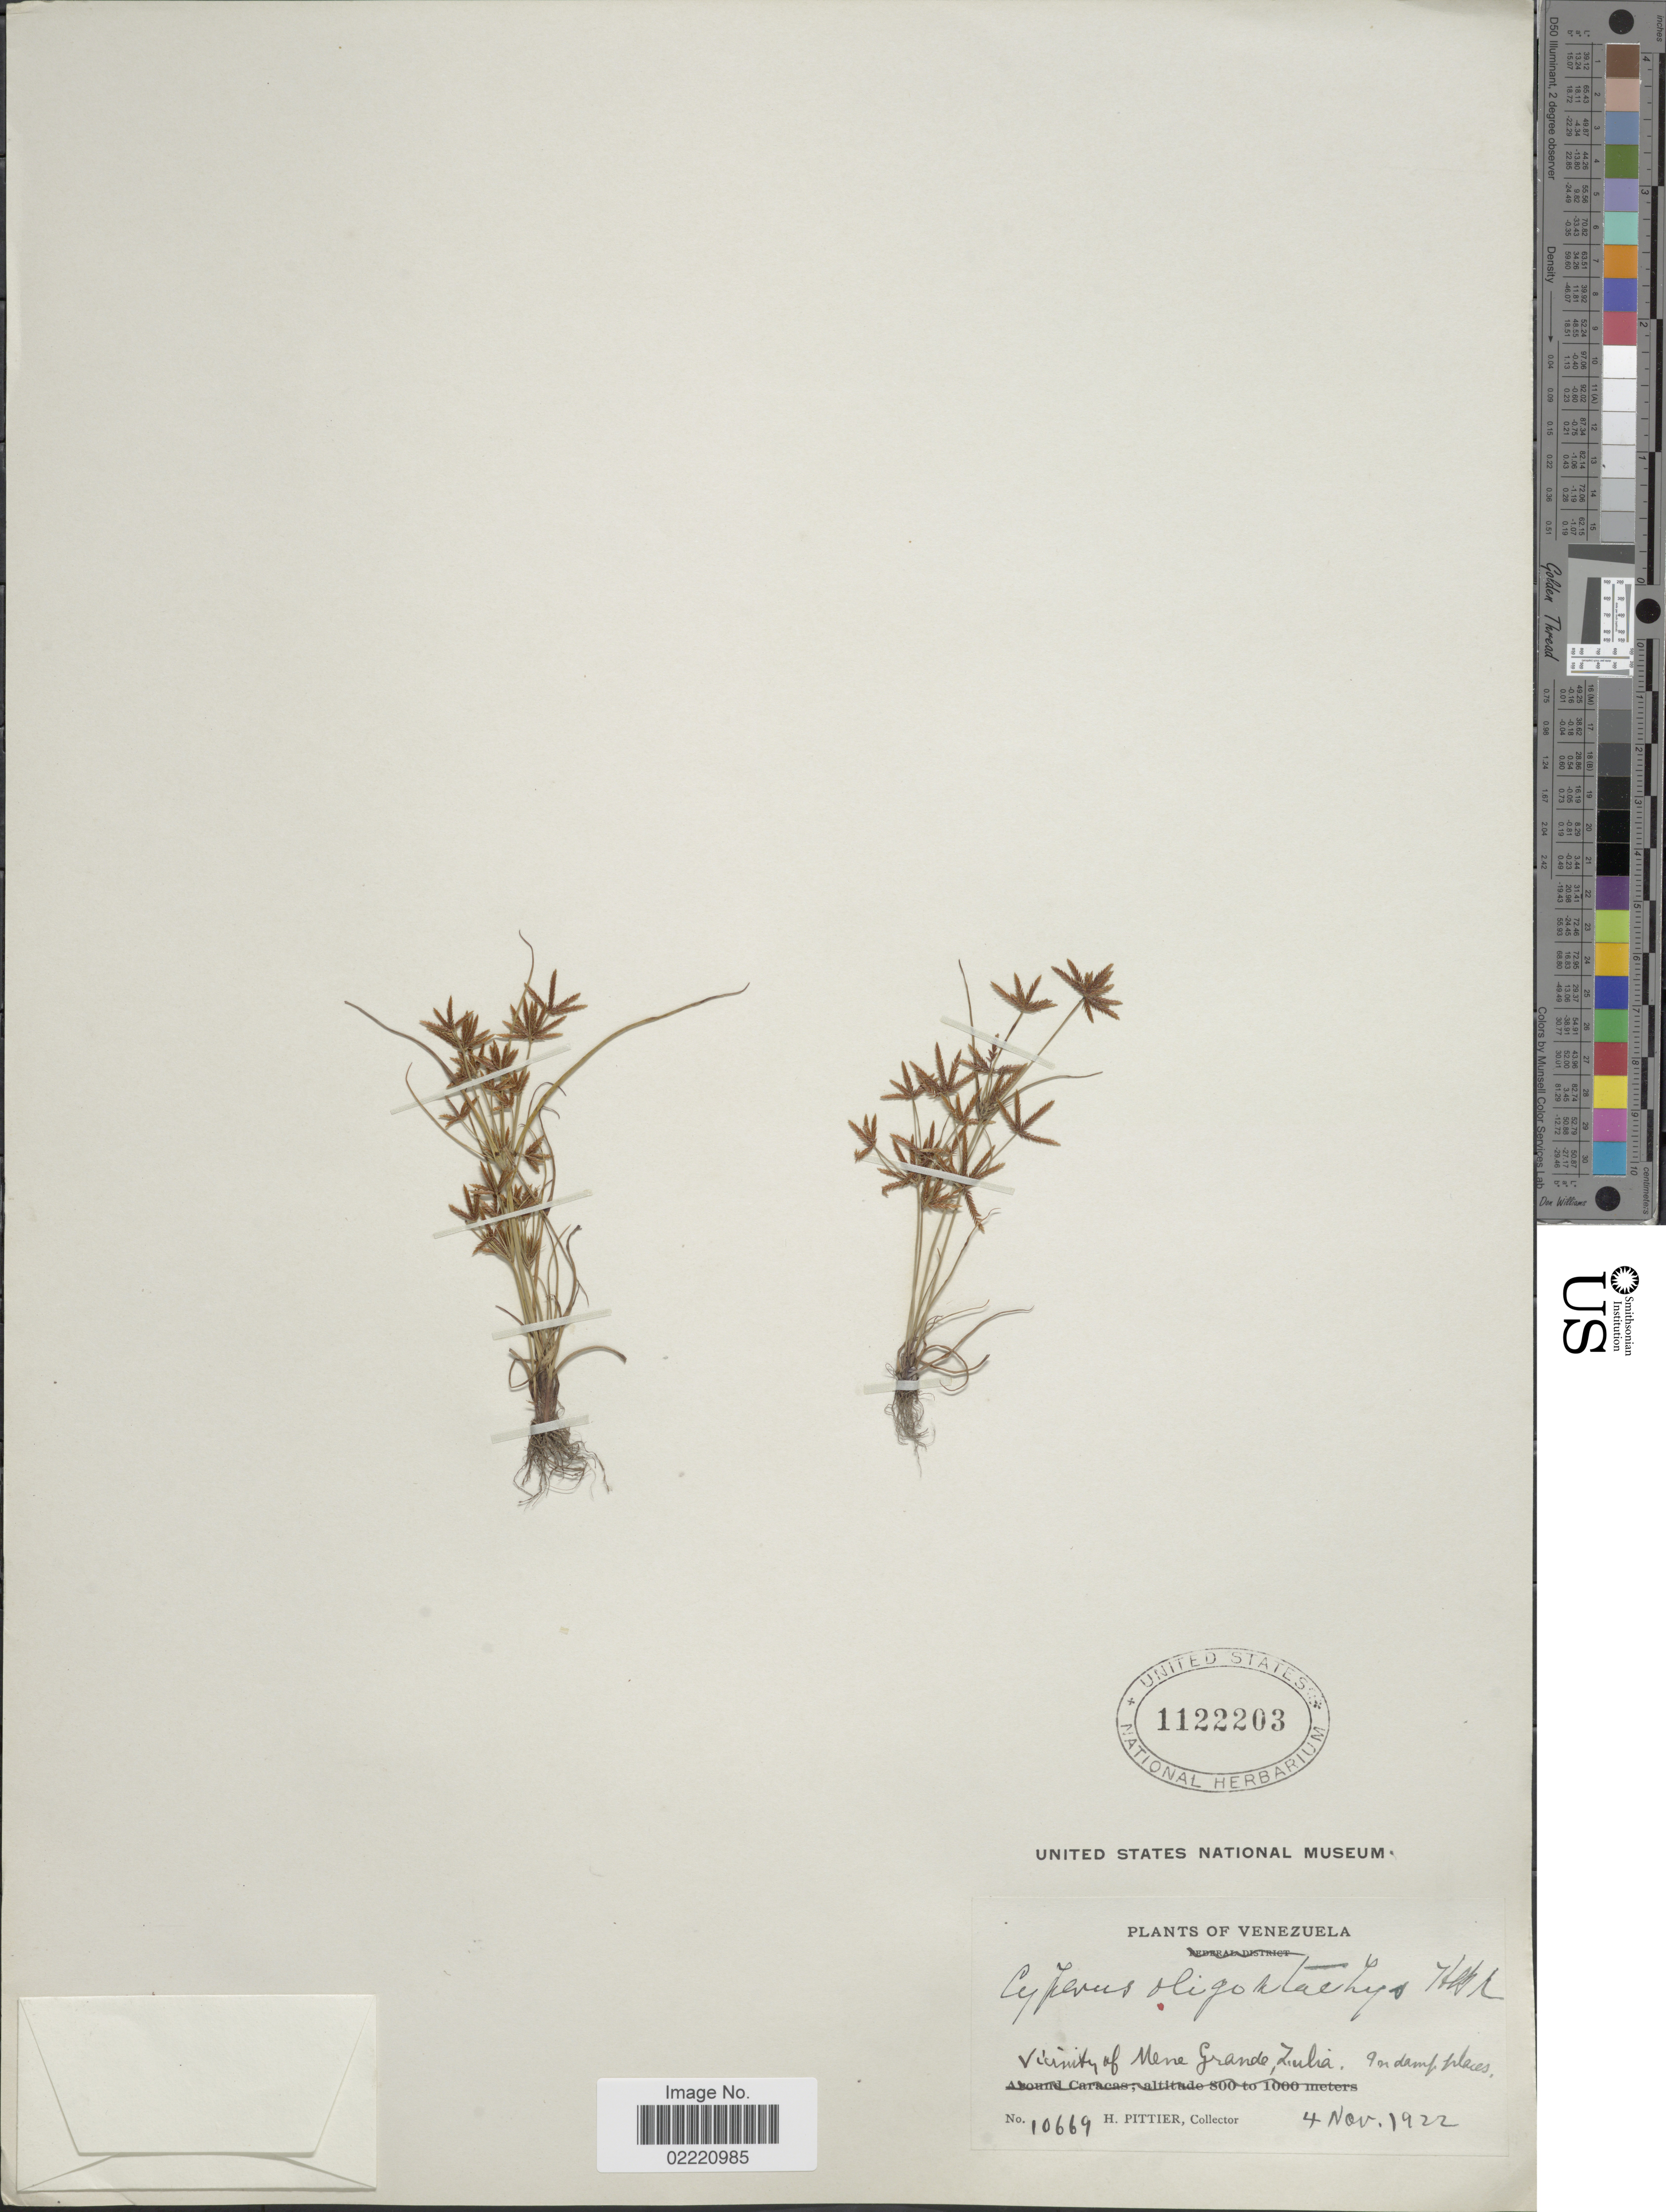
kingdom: Plantae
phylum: Tracheophyta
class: Liliopsida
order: Poales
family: Cyperaceae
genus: Cyperus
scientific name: Cyperus amabilis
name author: Vahl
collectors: H. F. Pittier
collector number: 10669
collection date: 1922-11-04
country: Venezuela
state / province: Zulia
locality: Vicinity of Mene Grande, in damp places.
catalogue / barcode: US 1122203